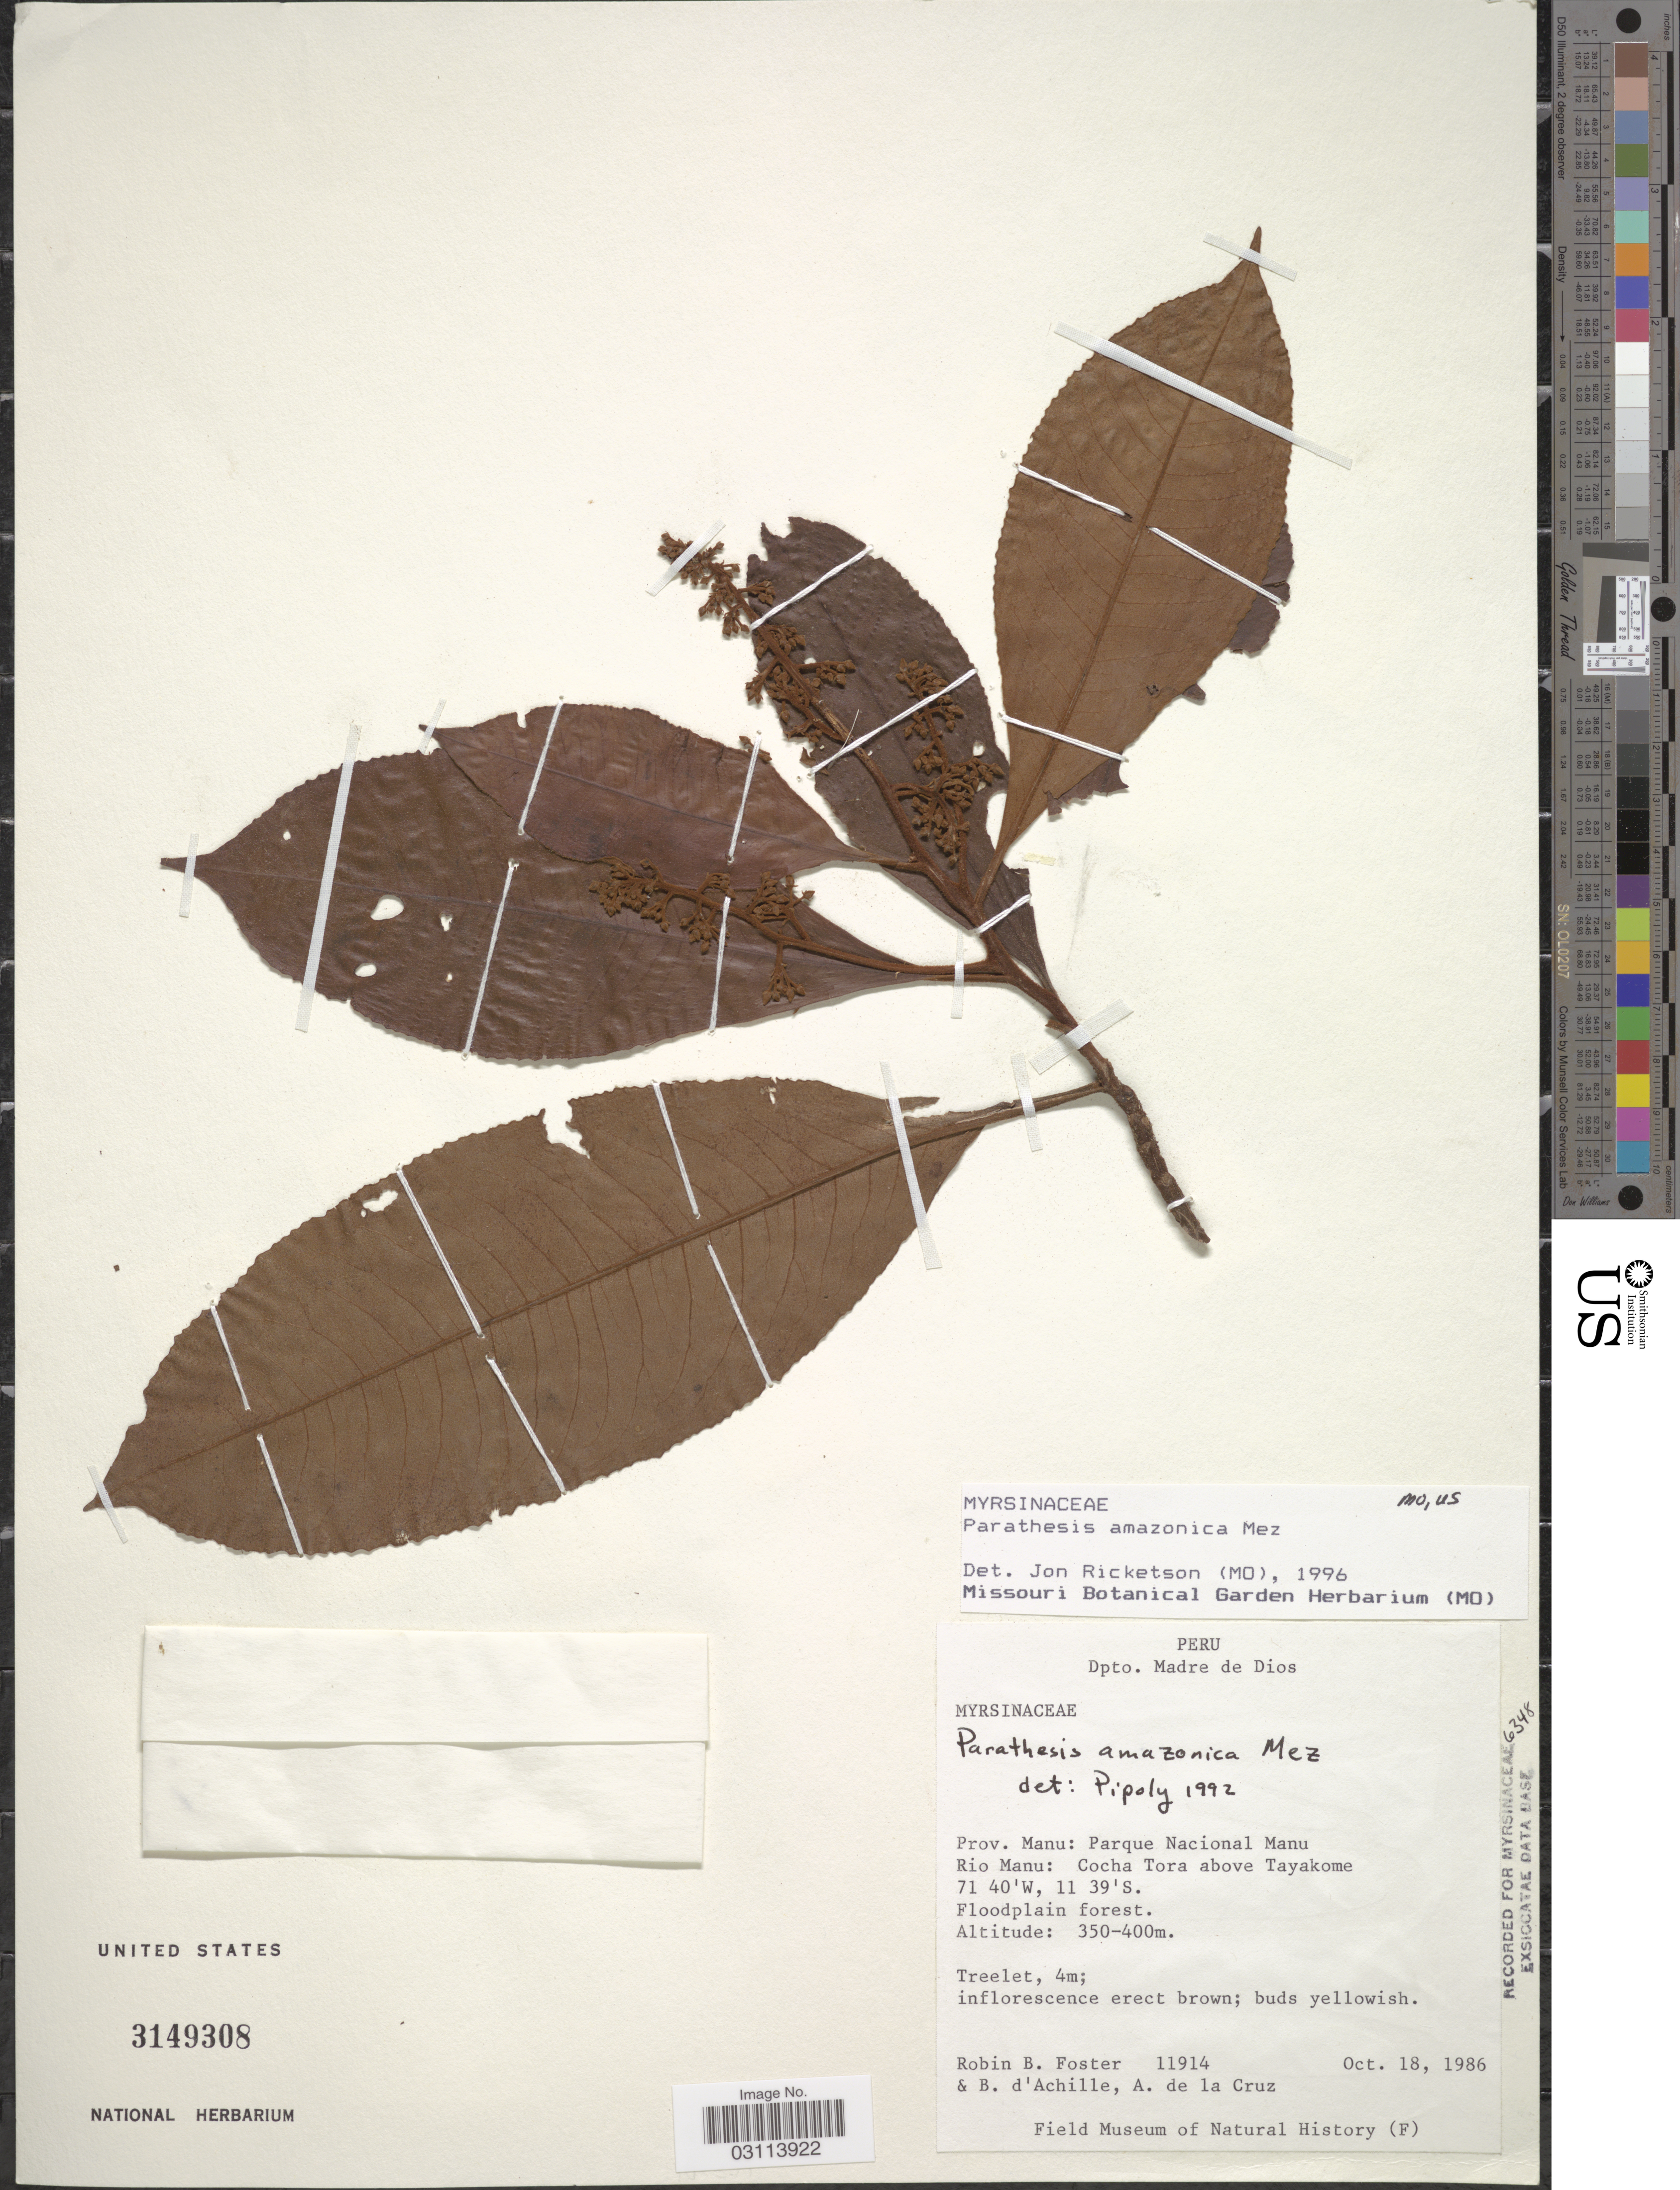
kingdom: Plantae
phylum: Tracheophyta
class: Magnoliopsida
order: Ericales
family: Primulaceae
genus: Parathesis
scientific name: Parathesis amazonica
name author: Mez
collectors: R. B. Foster, B. d'Achille & A. de la Cruz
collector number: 11914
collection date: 1986-10-18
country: Peru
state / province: Madre de Dios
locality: Dpto. Madre de Dios. Prov. Manu: Parque Nacional Manu. Rio Manu: Cocha Tora above Tayakome.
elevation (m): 350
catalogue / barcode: US 3149308